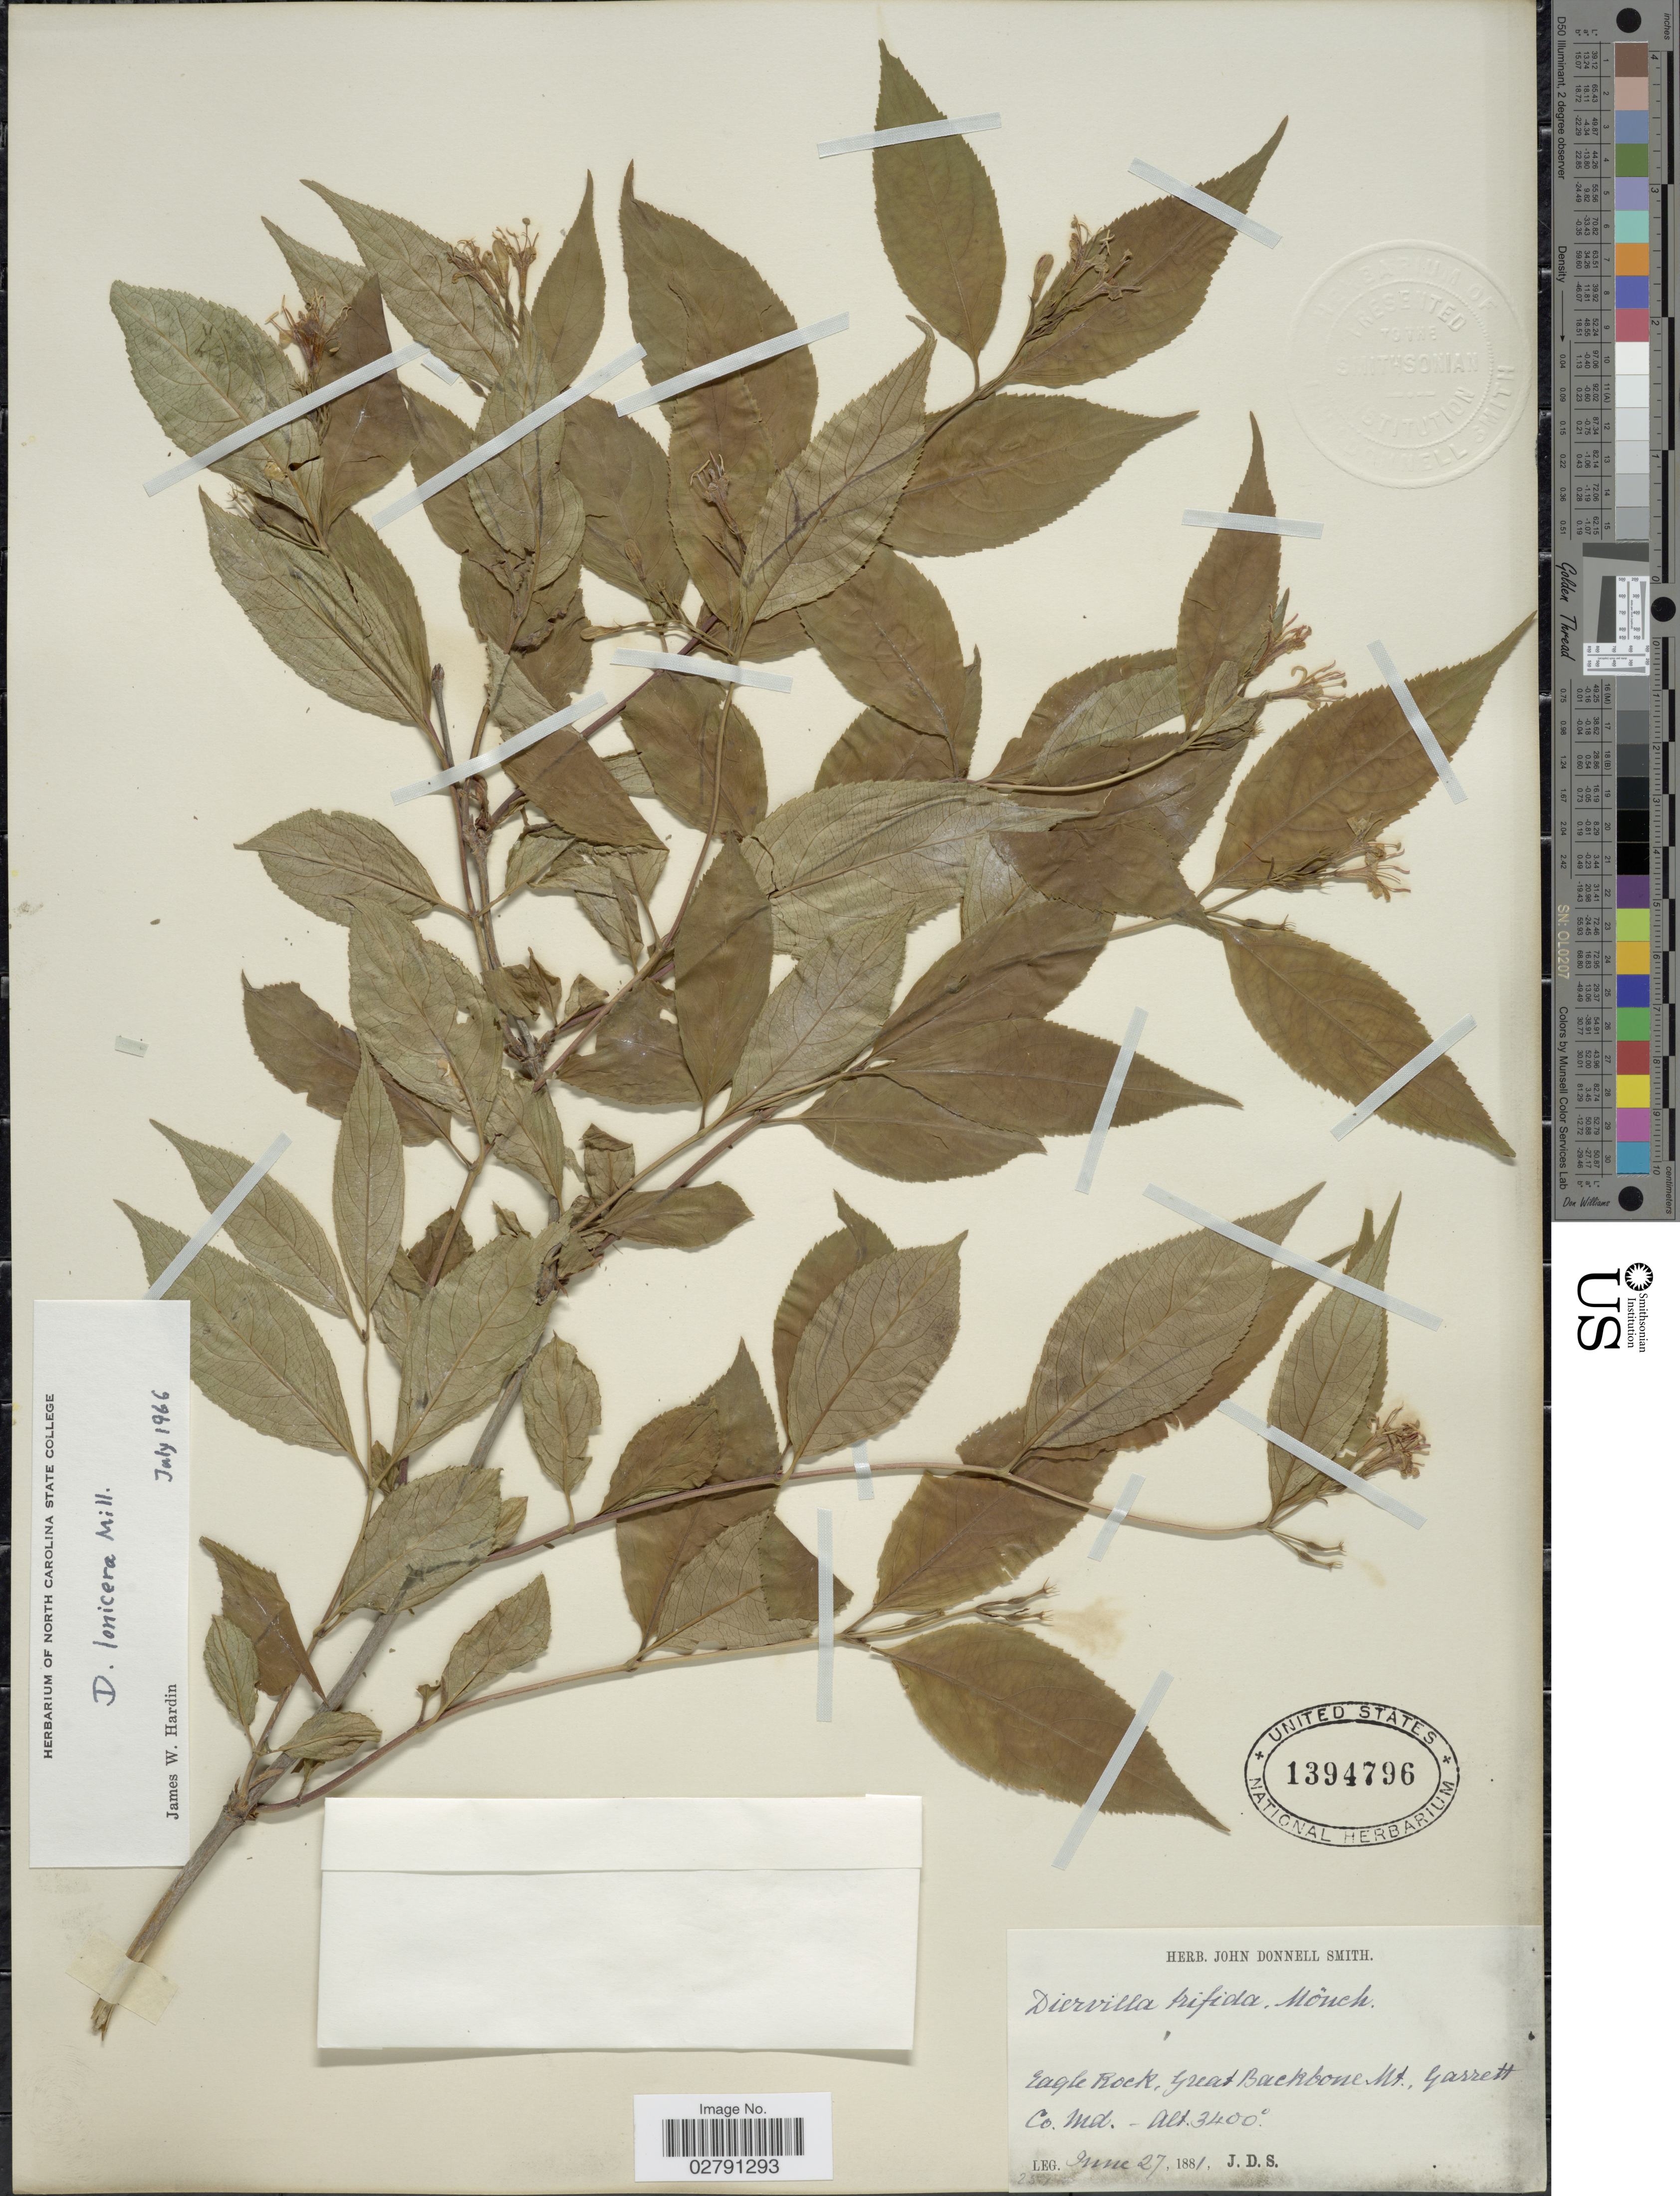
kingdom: Plantae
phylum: Tracheophyta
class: Magnoliopsida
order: Dipsacales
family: Caprifoliaceae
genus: Diervilla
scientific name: Diervilla lonicera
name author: Mill.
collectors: J. Donnell Smith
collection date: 1881-06-27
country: United States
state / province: Maryland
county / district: Garrett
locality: Eagle Rock, Great Backbone Mt., Garrett Co.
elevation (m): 1036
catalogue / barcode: US 1394796